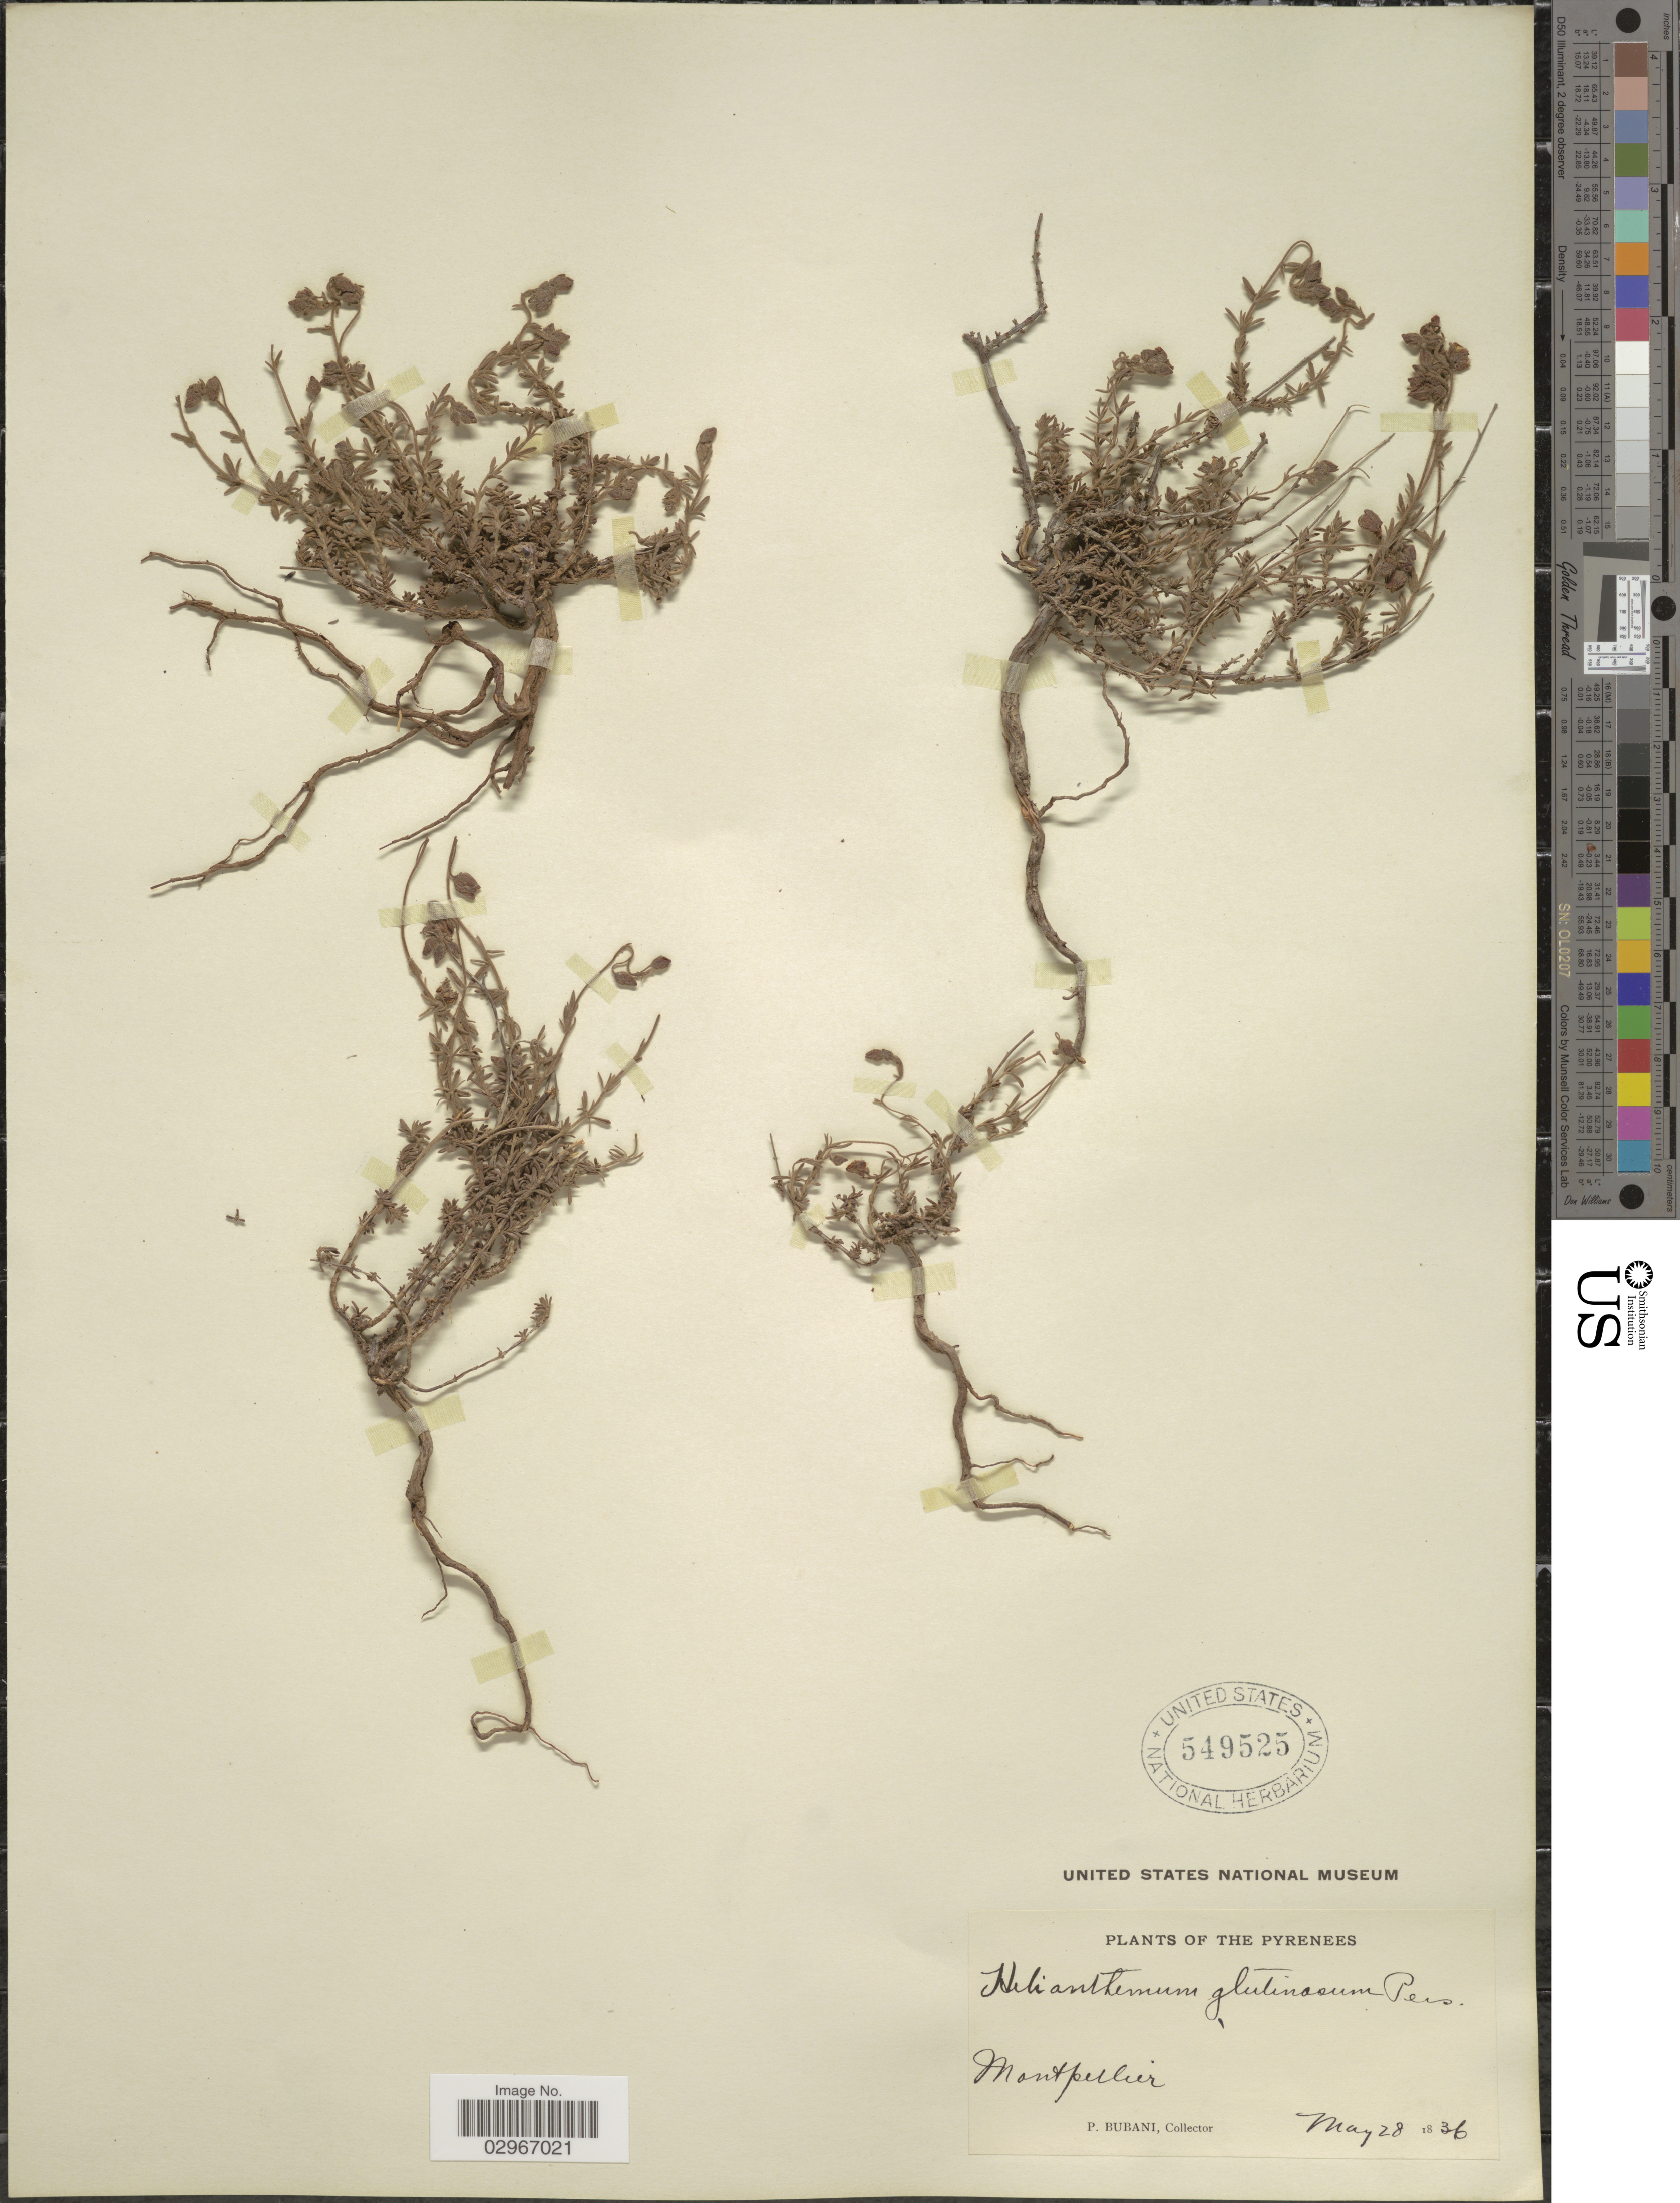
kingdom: Plantae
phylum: Tracheophyta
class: Magnoliopsida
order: Malvales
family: Cistaceae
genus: Helianthemum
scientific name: Helianthemum glutinosum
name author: Pers.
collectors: P. Bubani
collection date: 1836-05-28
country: France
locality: The Pyrenees. Montpellier.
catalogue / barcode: US 549525